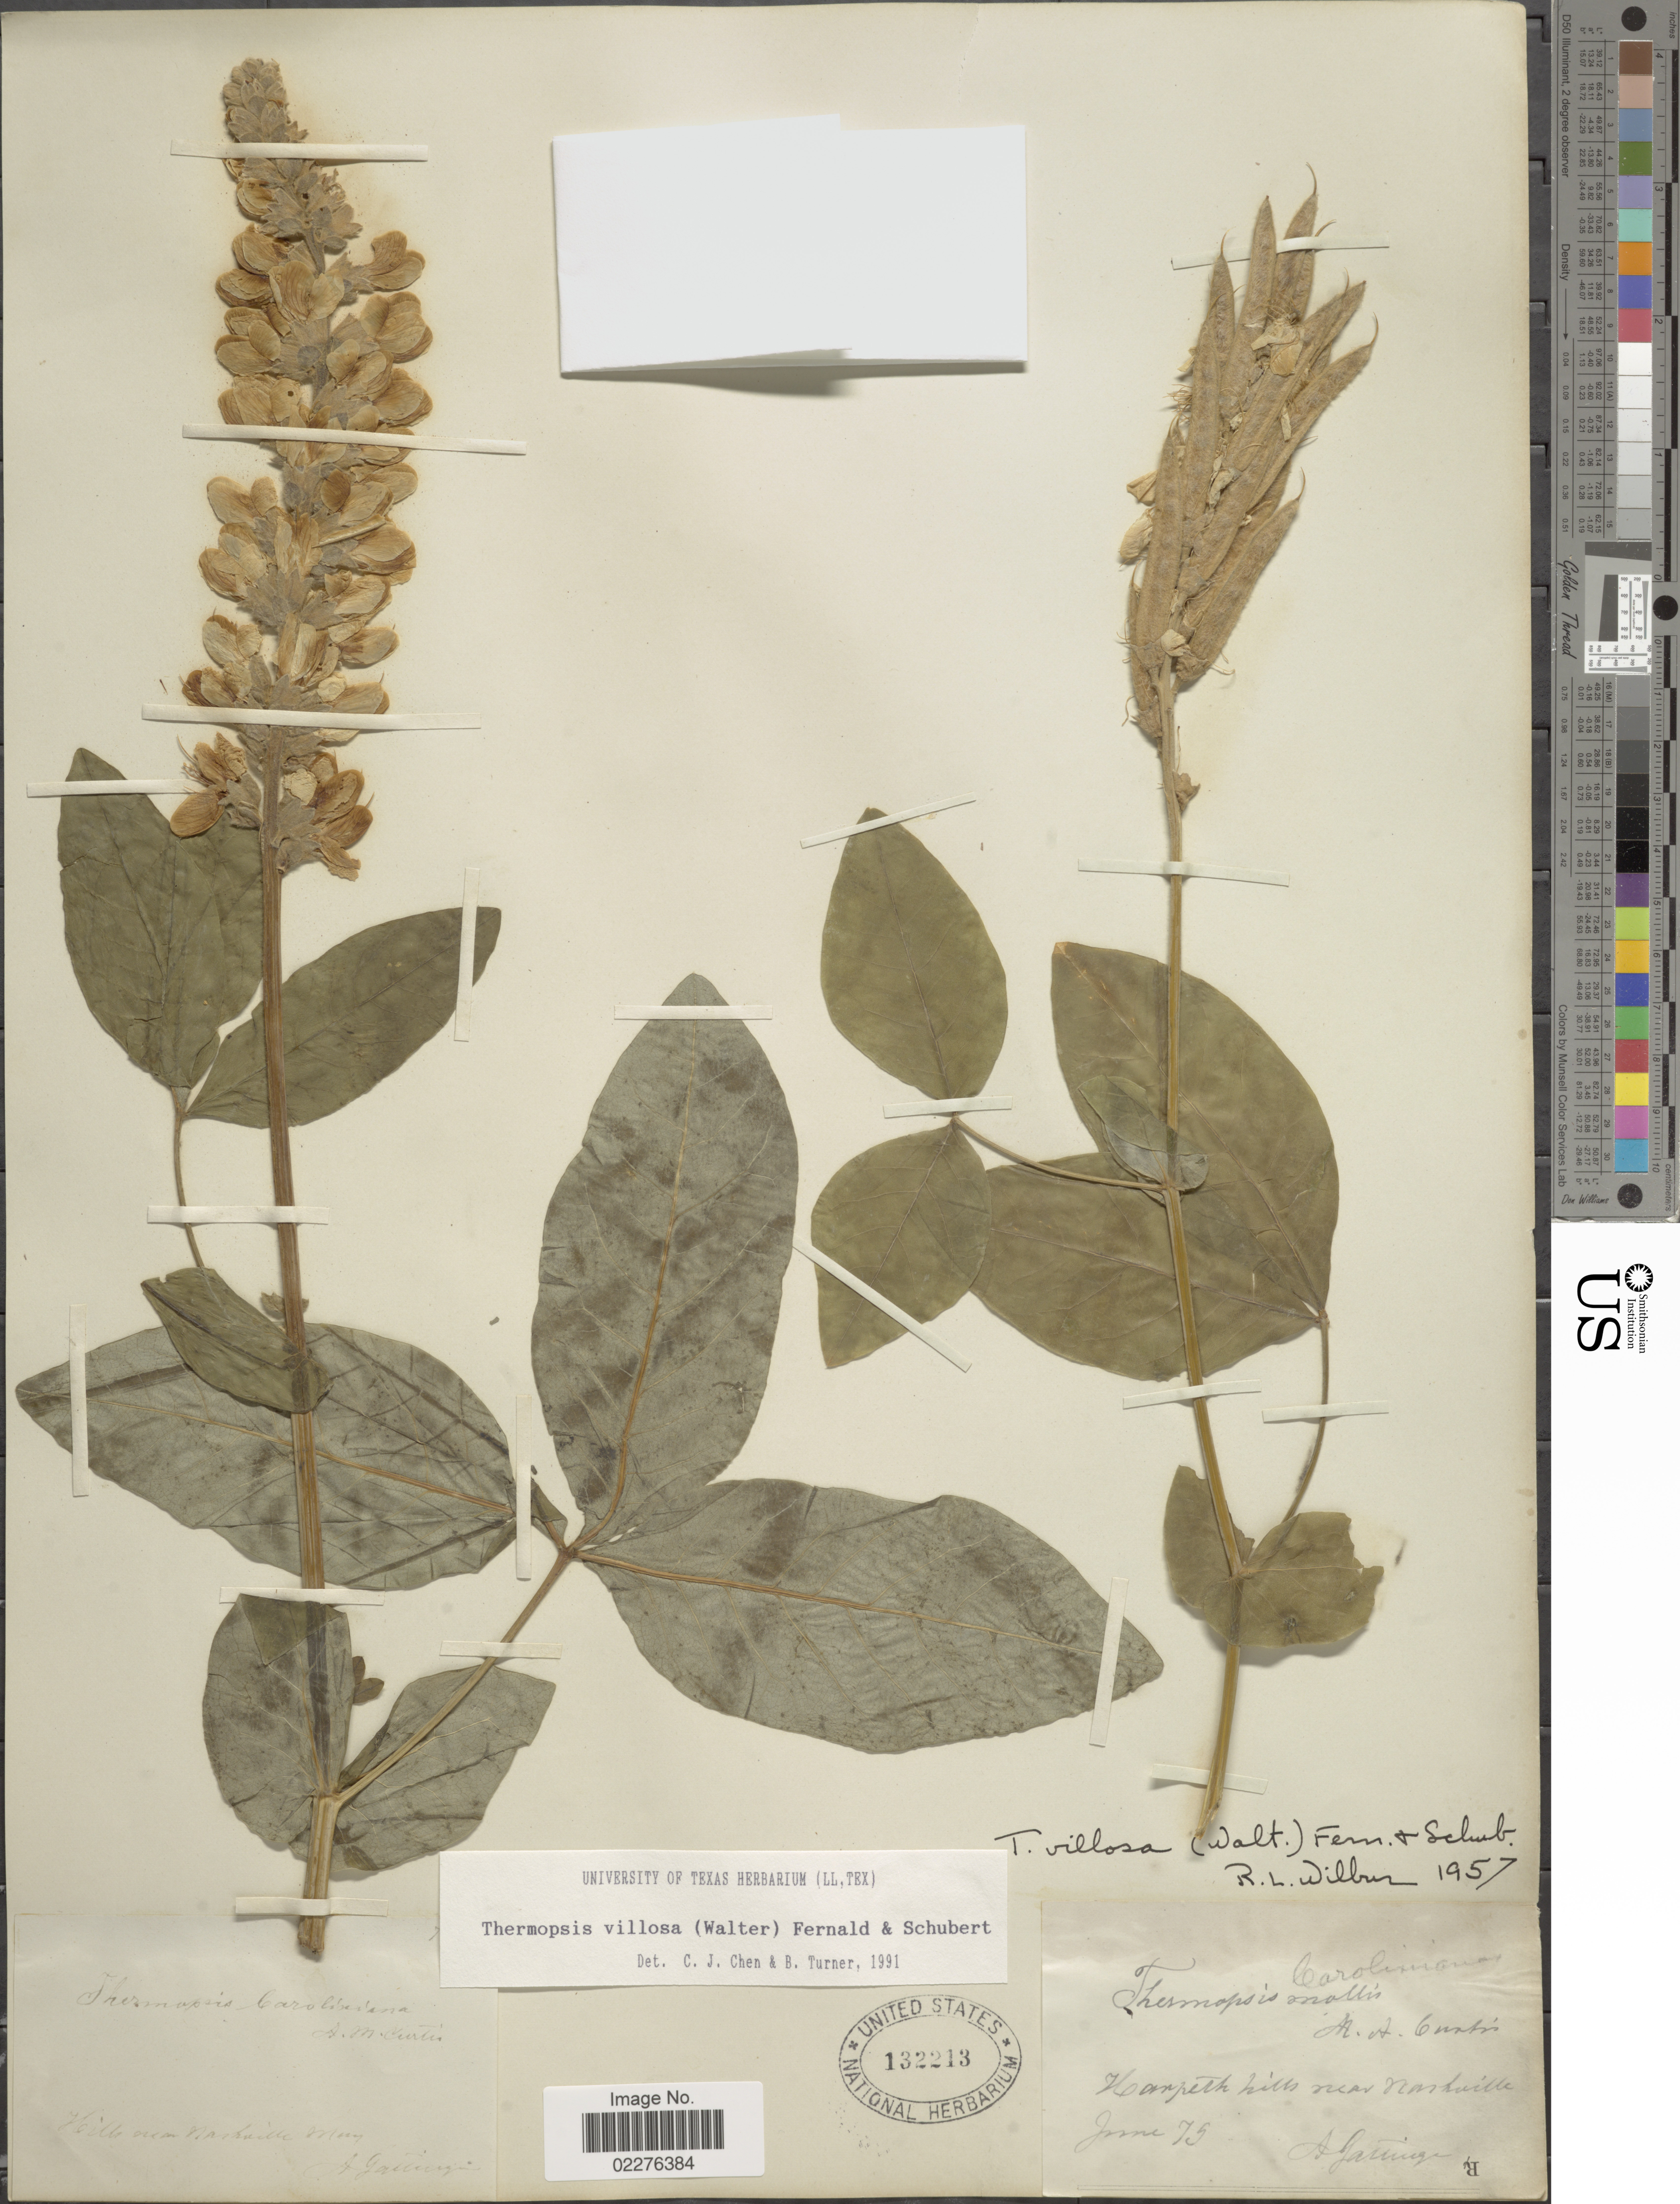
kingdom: Plantae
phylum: Tracheophyta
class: Magnoliopsida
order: Fabales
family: Fabaceae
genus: Thermopsis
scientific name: Thermopsis villosa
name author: (Walter) Fernald & B.G. Schub.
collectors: A. Gattinger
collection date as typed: Transcribed d/m/y: /6/75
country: United States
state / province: Tennessee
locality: Harpeth hills near Nashville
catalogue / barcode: US 132213